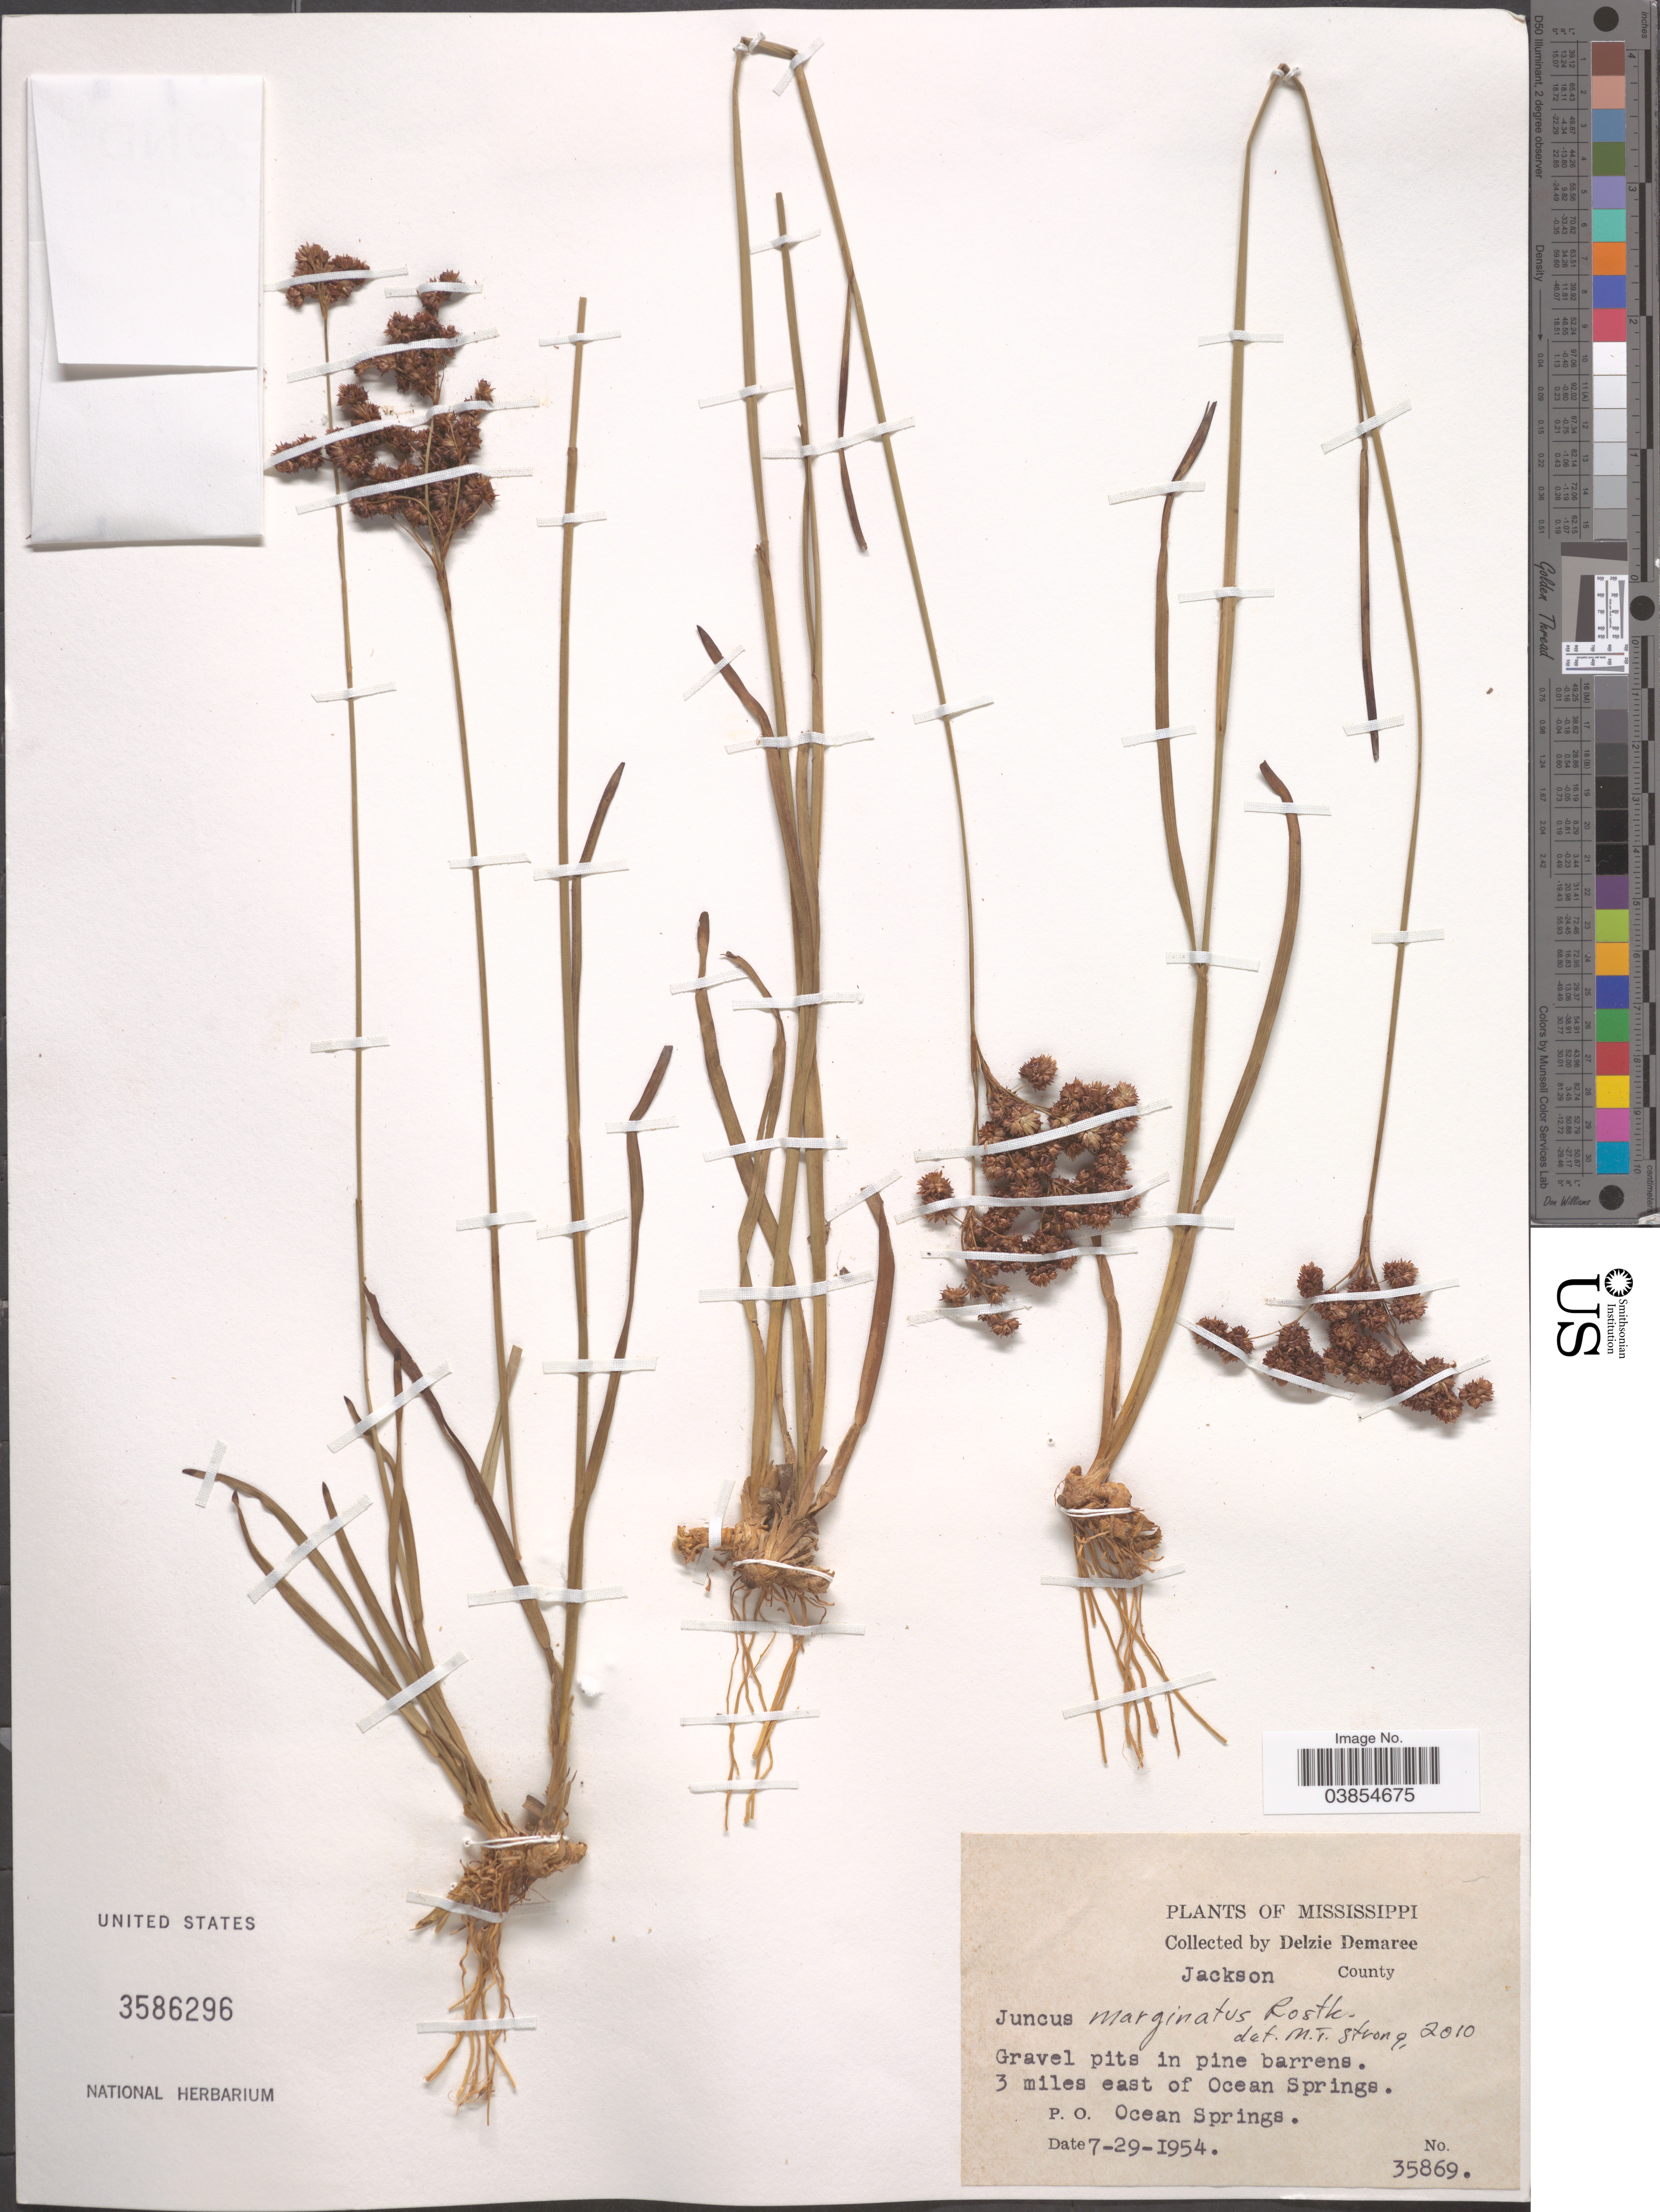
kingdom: Plantae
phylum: Tracheophyta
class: Liliopsida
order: Poales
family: Juncaceae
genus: Juncus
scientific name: Juncus marginatus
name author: Rostk.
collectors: D. Demaree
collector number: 35869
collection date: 1954-07-29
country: United States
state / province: Mississippi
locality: Jackson County. 3 miles east of Ocean Springs. P.O. Ocean Springs.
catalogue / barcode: US 3586296